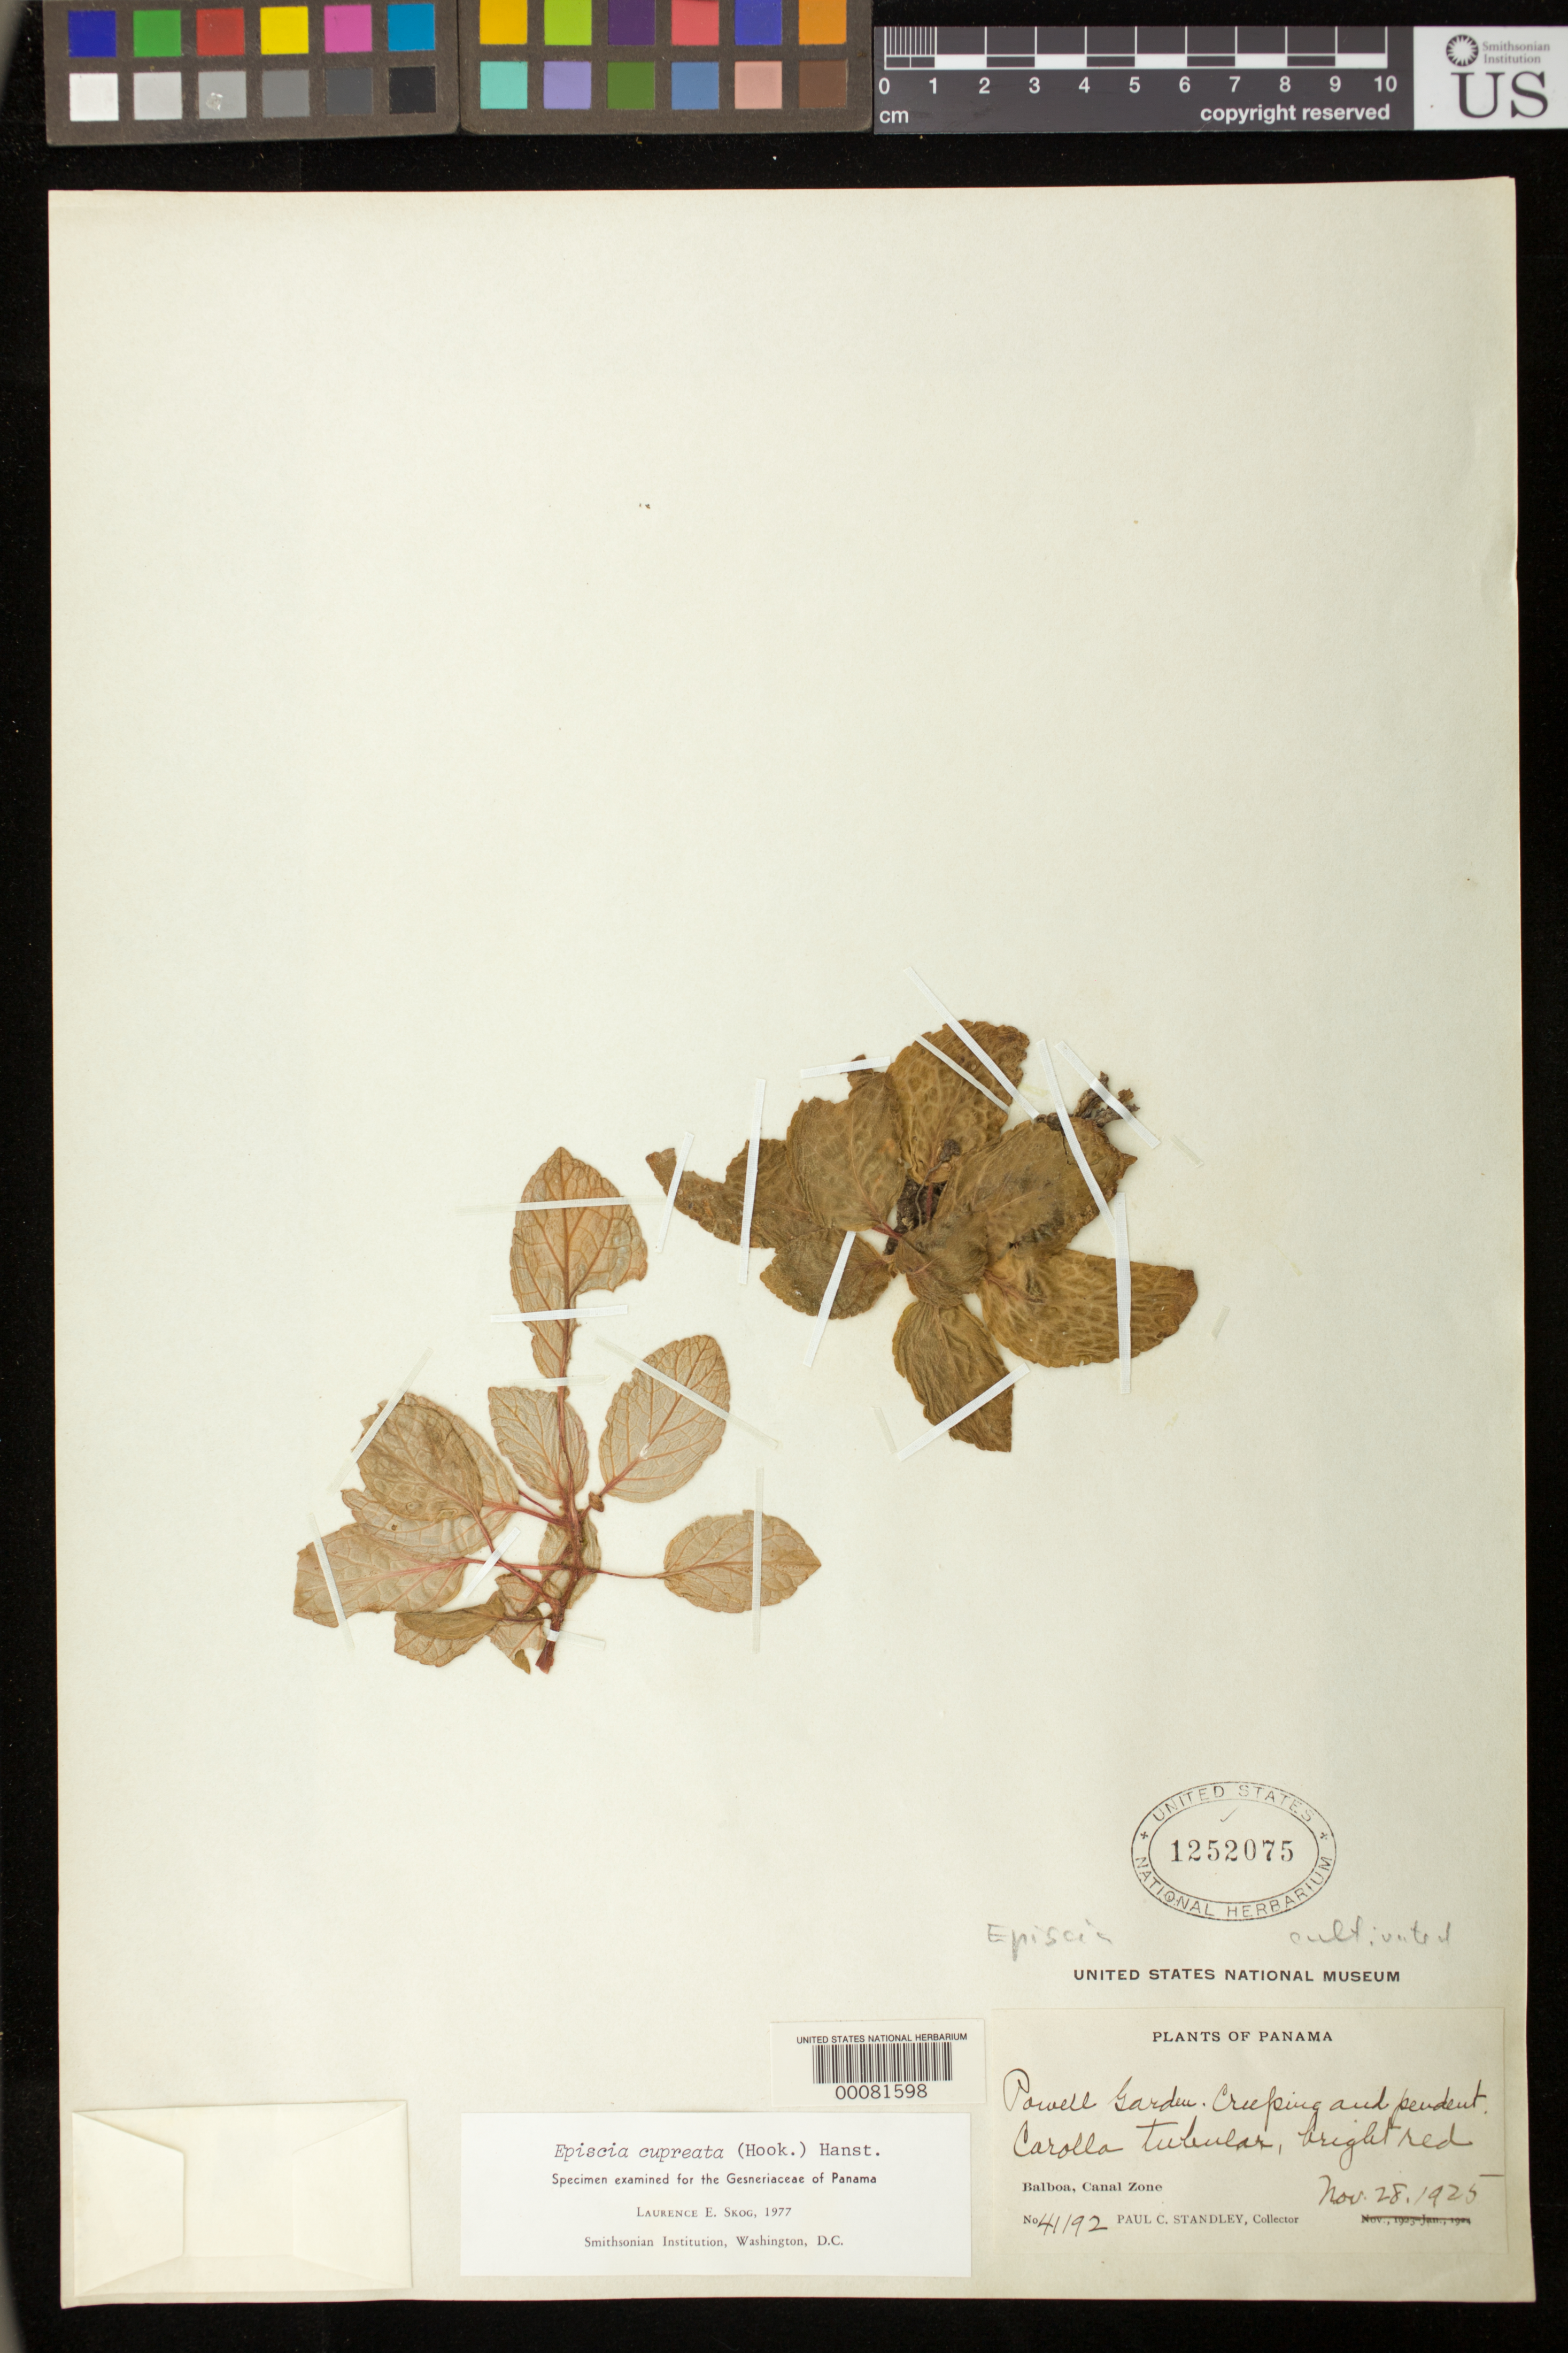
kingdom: Plantae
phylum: Tracheophyta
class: Magnoliopsida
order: Lamiales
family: Gesneriaceae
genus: Episcia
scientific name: Episcia cupreata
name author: (Hook.) Hanst.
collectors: P. C. Standley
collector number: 41192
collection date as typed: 28 Nov 1925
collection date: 1925-11-28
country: Panama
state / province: Panamá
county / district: Canal Zone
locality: Balboa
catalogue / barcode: US 1252075